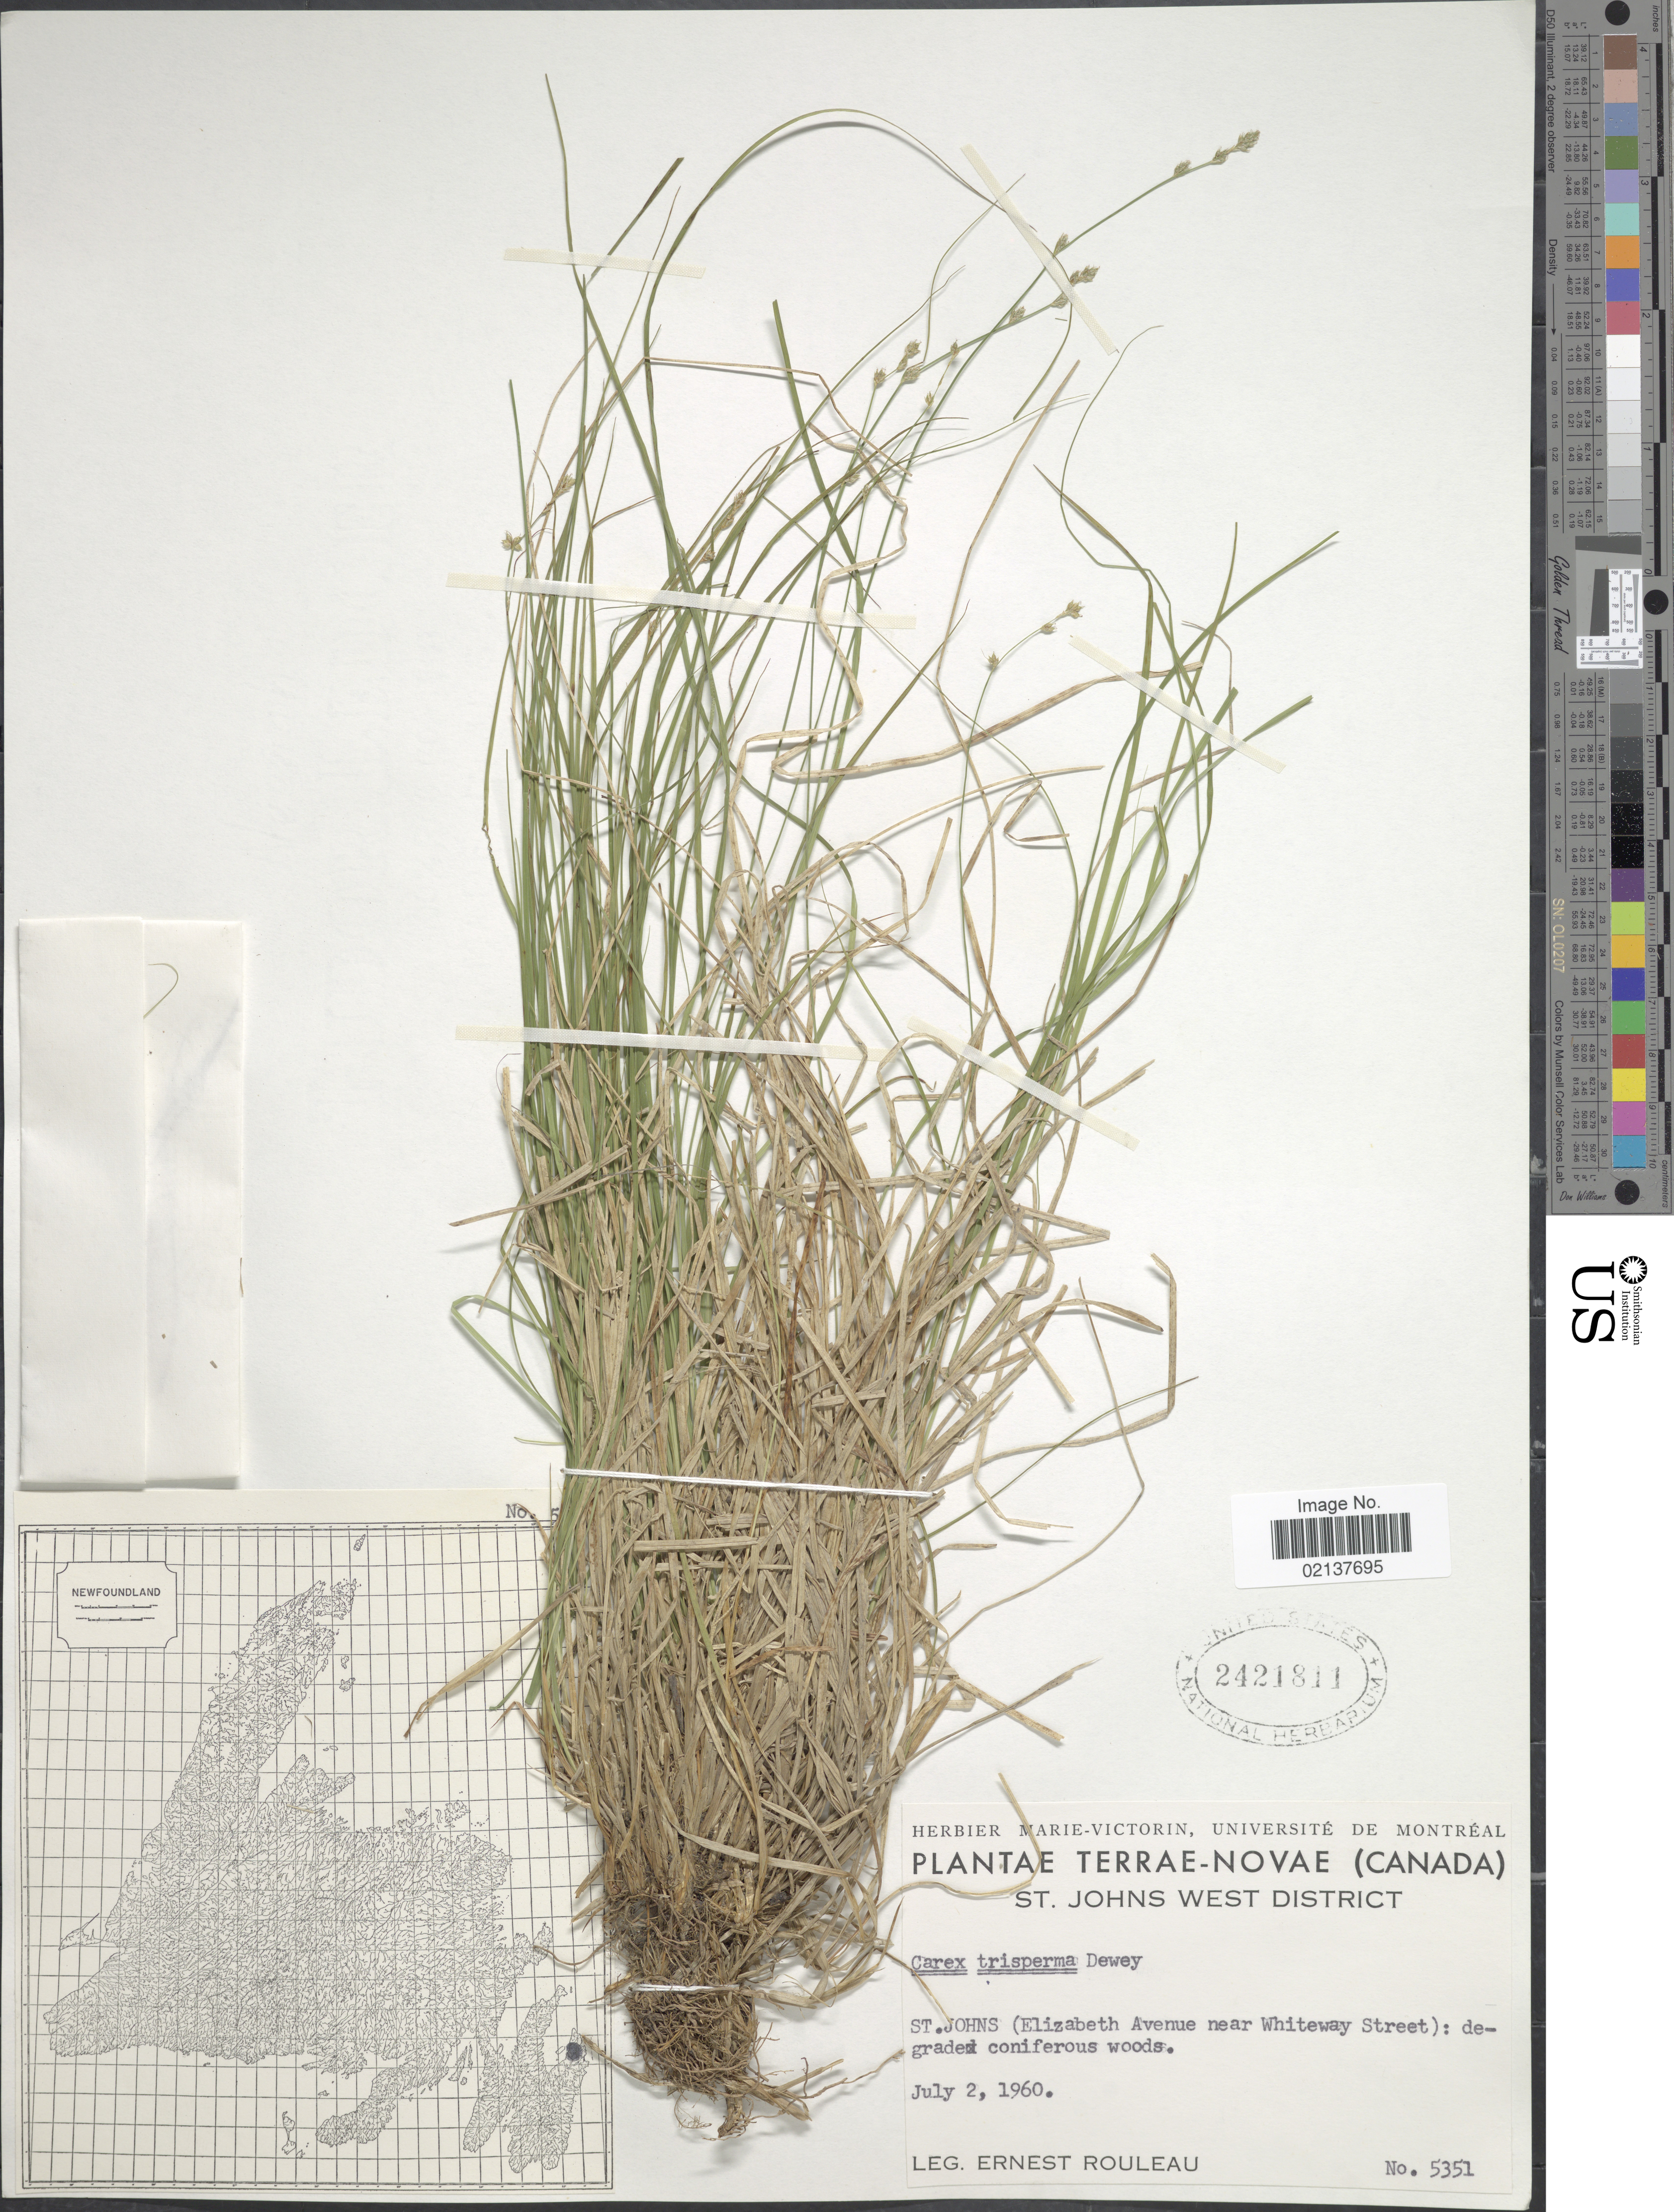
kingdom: Plantae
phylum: Tracheophyta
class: Liliopsida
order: Poales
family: Cyperaceae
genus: Carex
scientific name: Carex trisperma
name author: Dewey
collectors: E. Rouleau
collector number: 5351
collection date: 1960-07-02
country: Canada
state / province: Newfoundland and Labrador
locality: Terrae-Novae, St. Johns West District, St. Johns (Elizabeth Avenue near Whiteway Street)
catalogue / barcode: US 2421811